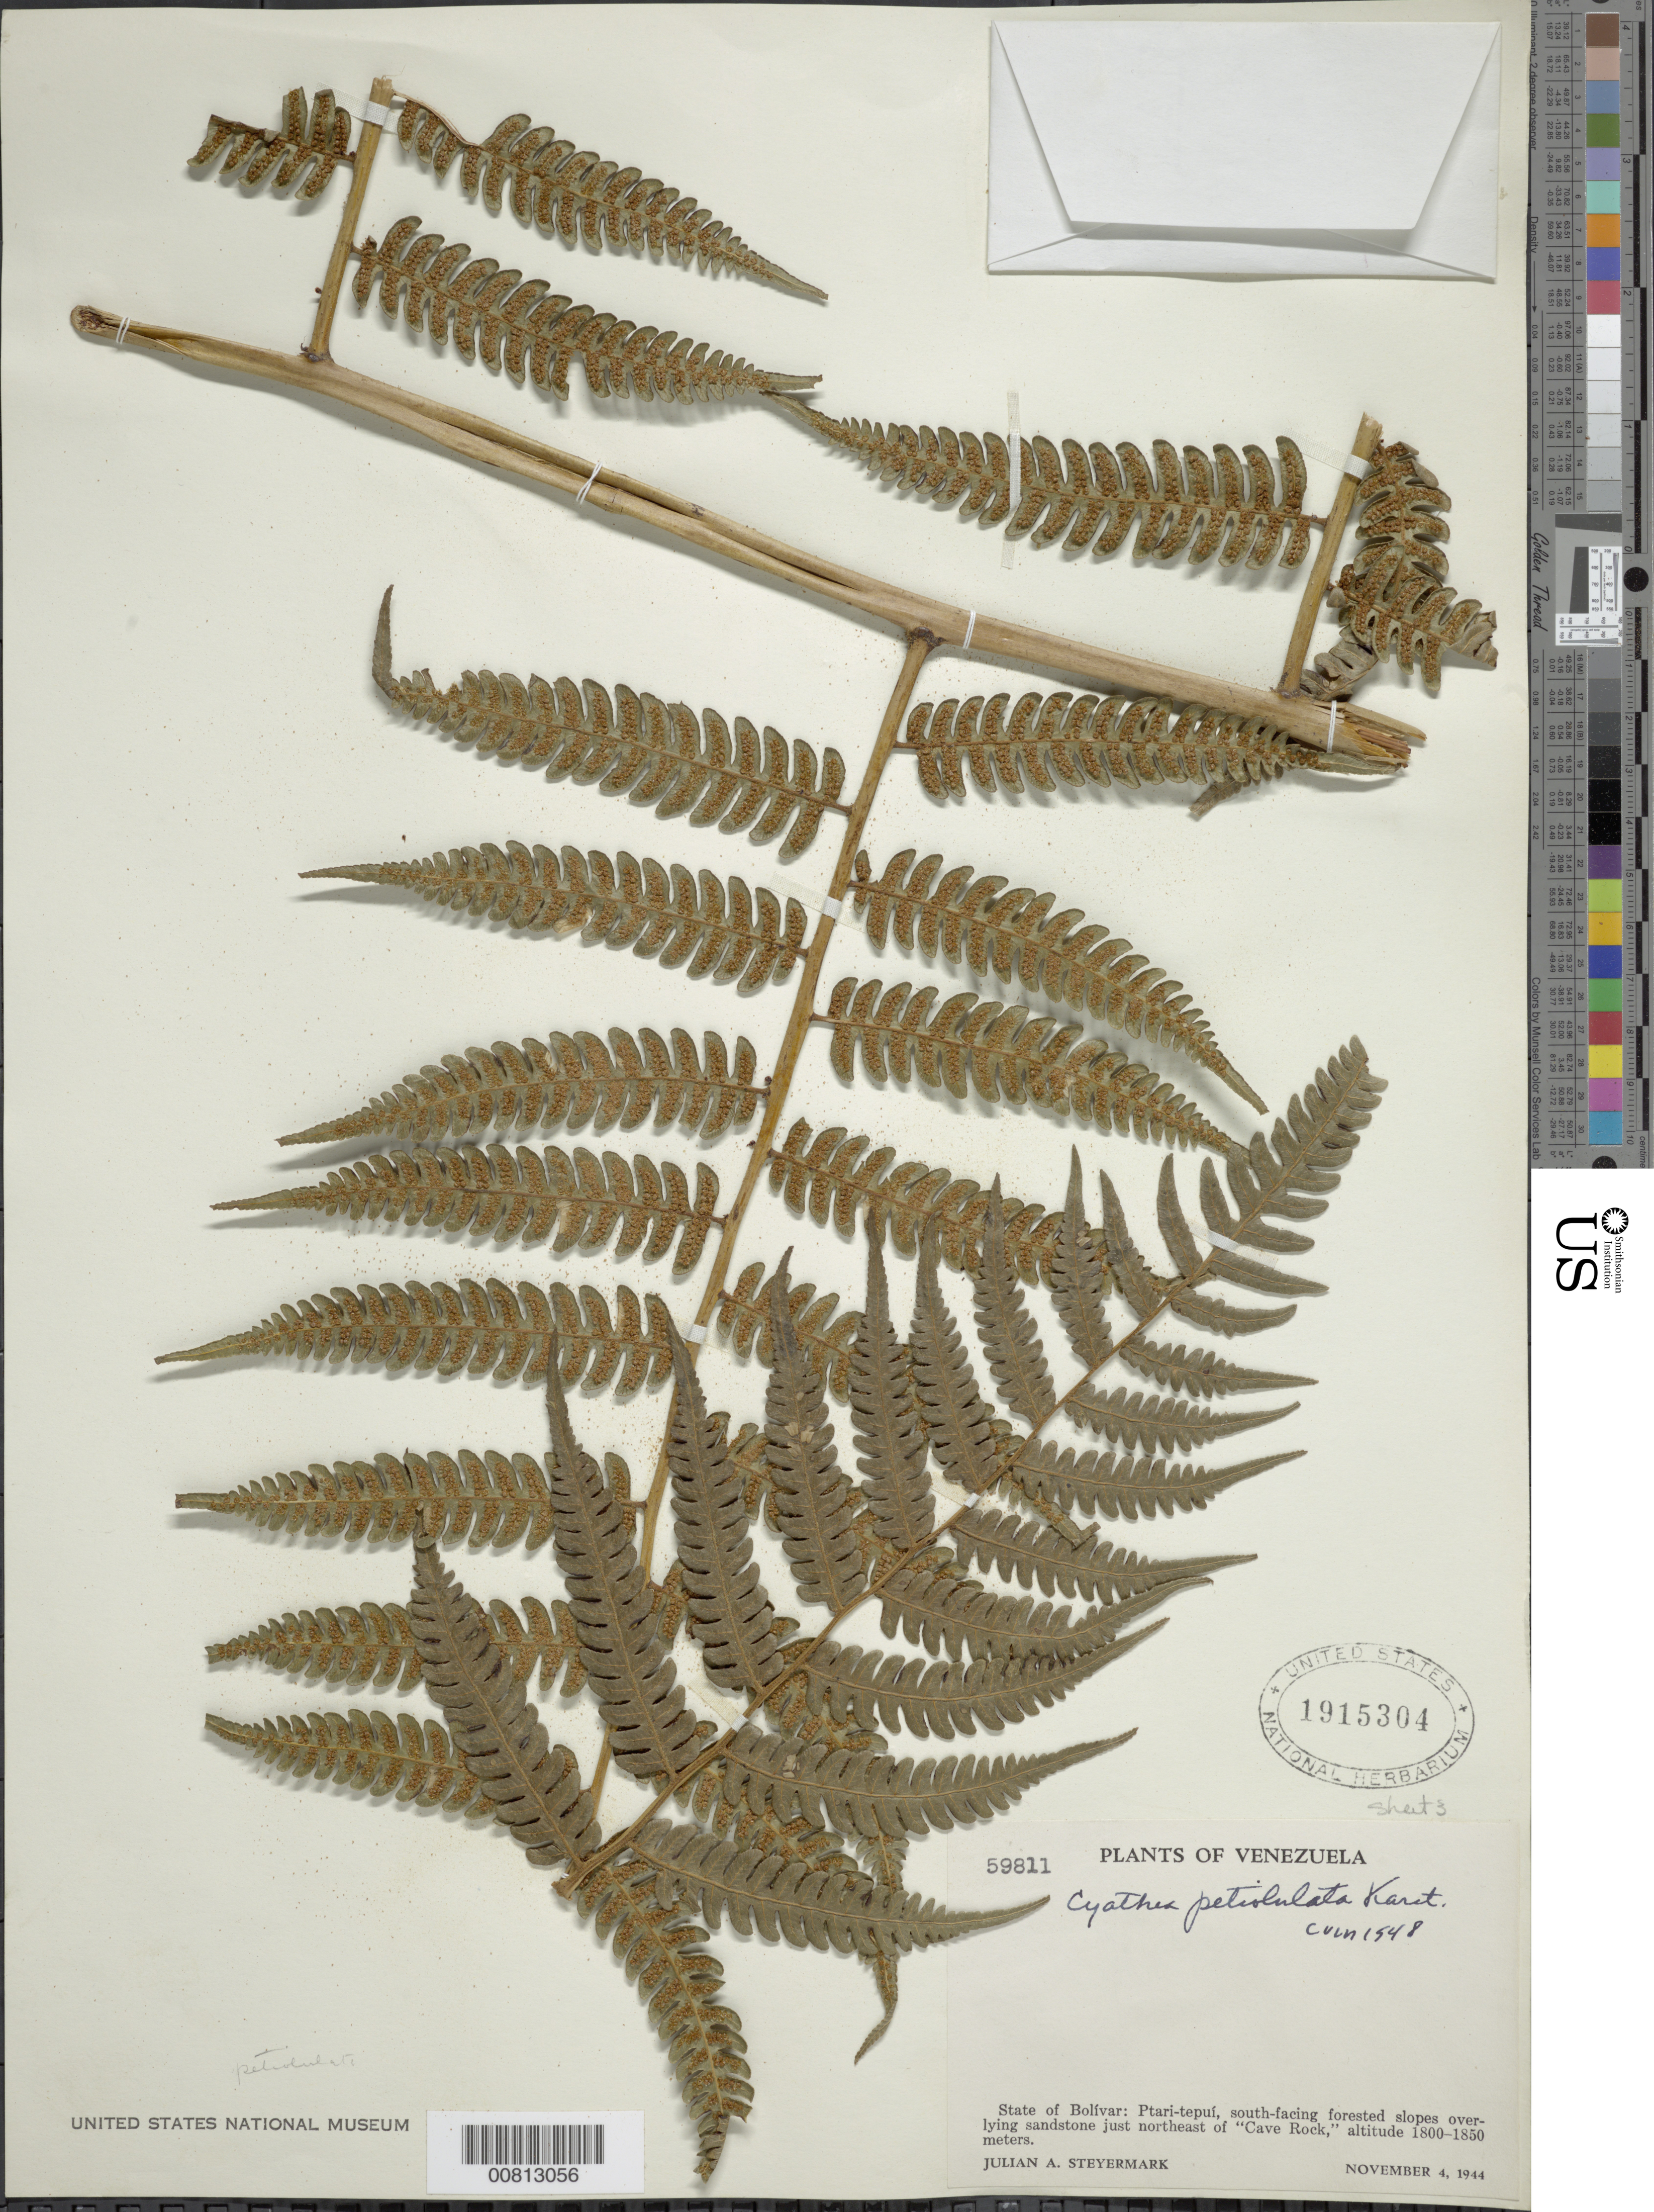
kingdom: Plantae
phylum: Tracheophyta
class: Polypodiopsida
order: Cyatheales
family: Cyatheaceae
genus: Cyathea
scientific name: Cyathea divergens var. divergens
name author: Kunze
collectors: J. Steyermark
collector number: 59811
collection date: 1944-11-04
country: Venezuela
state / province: Bolivar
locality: State of Bolívar: Ptari-tepuí, south-facing forested slopes overlying sandstone just northeast of "Cave Rock"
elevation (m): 1800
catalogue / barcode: US 1915304